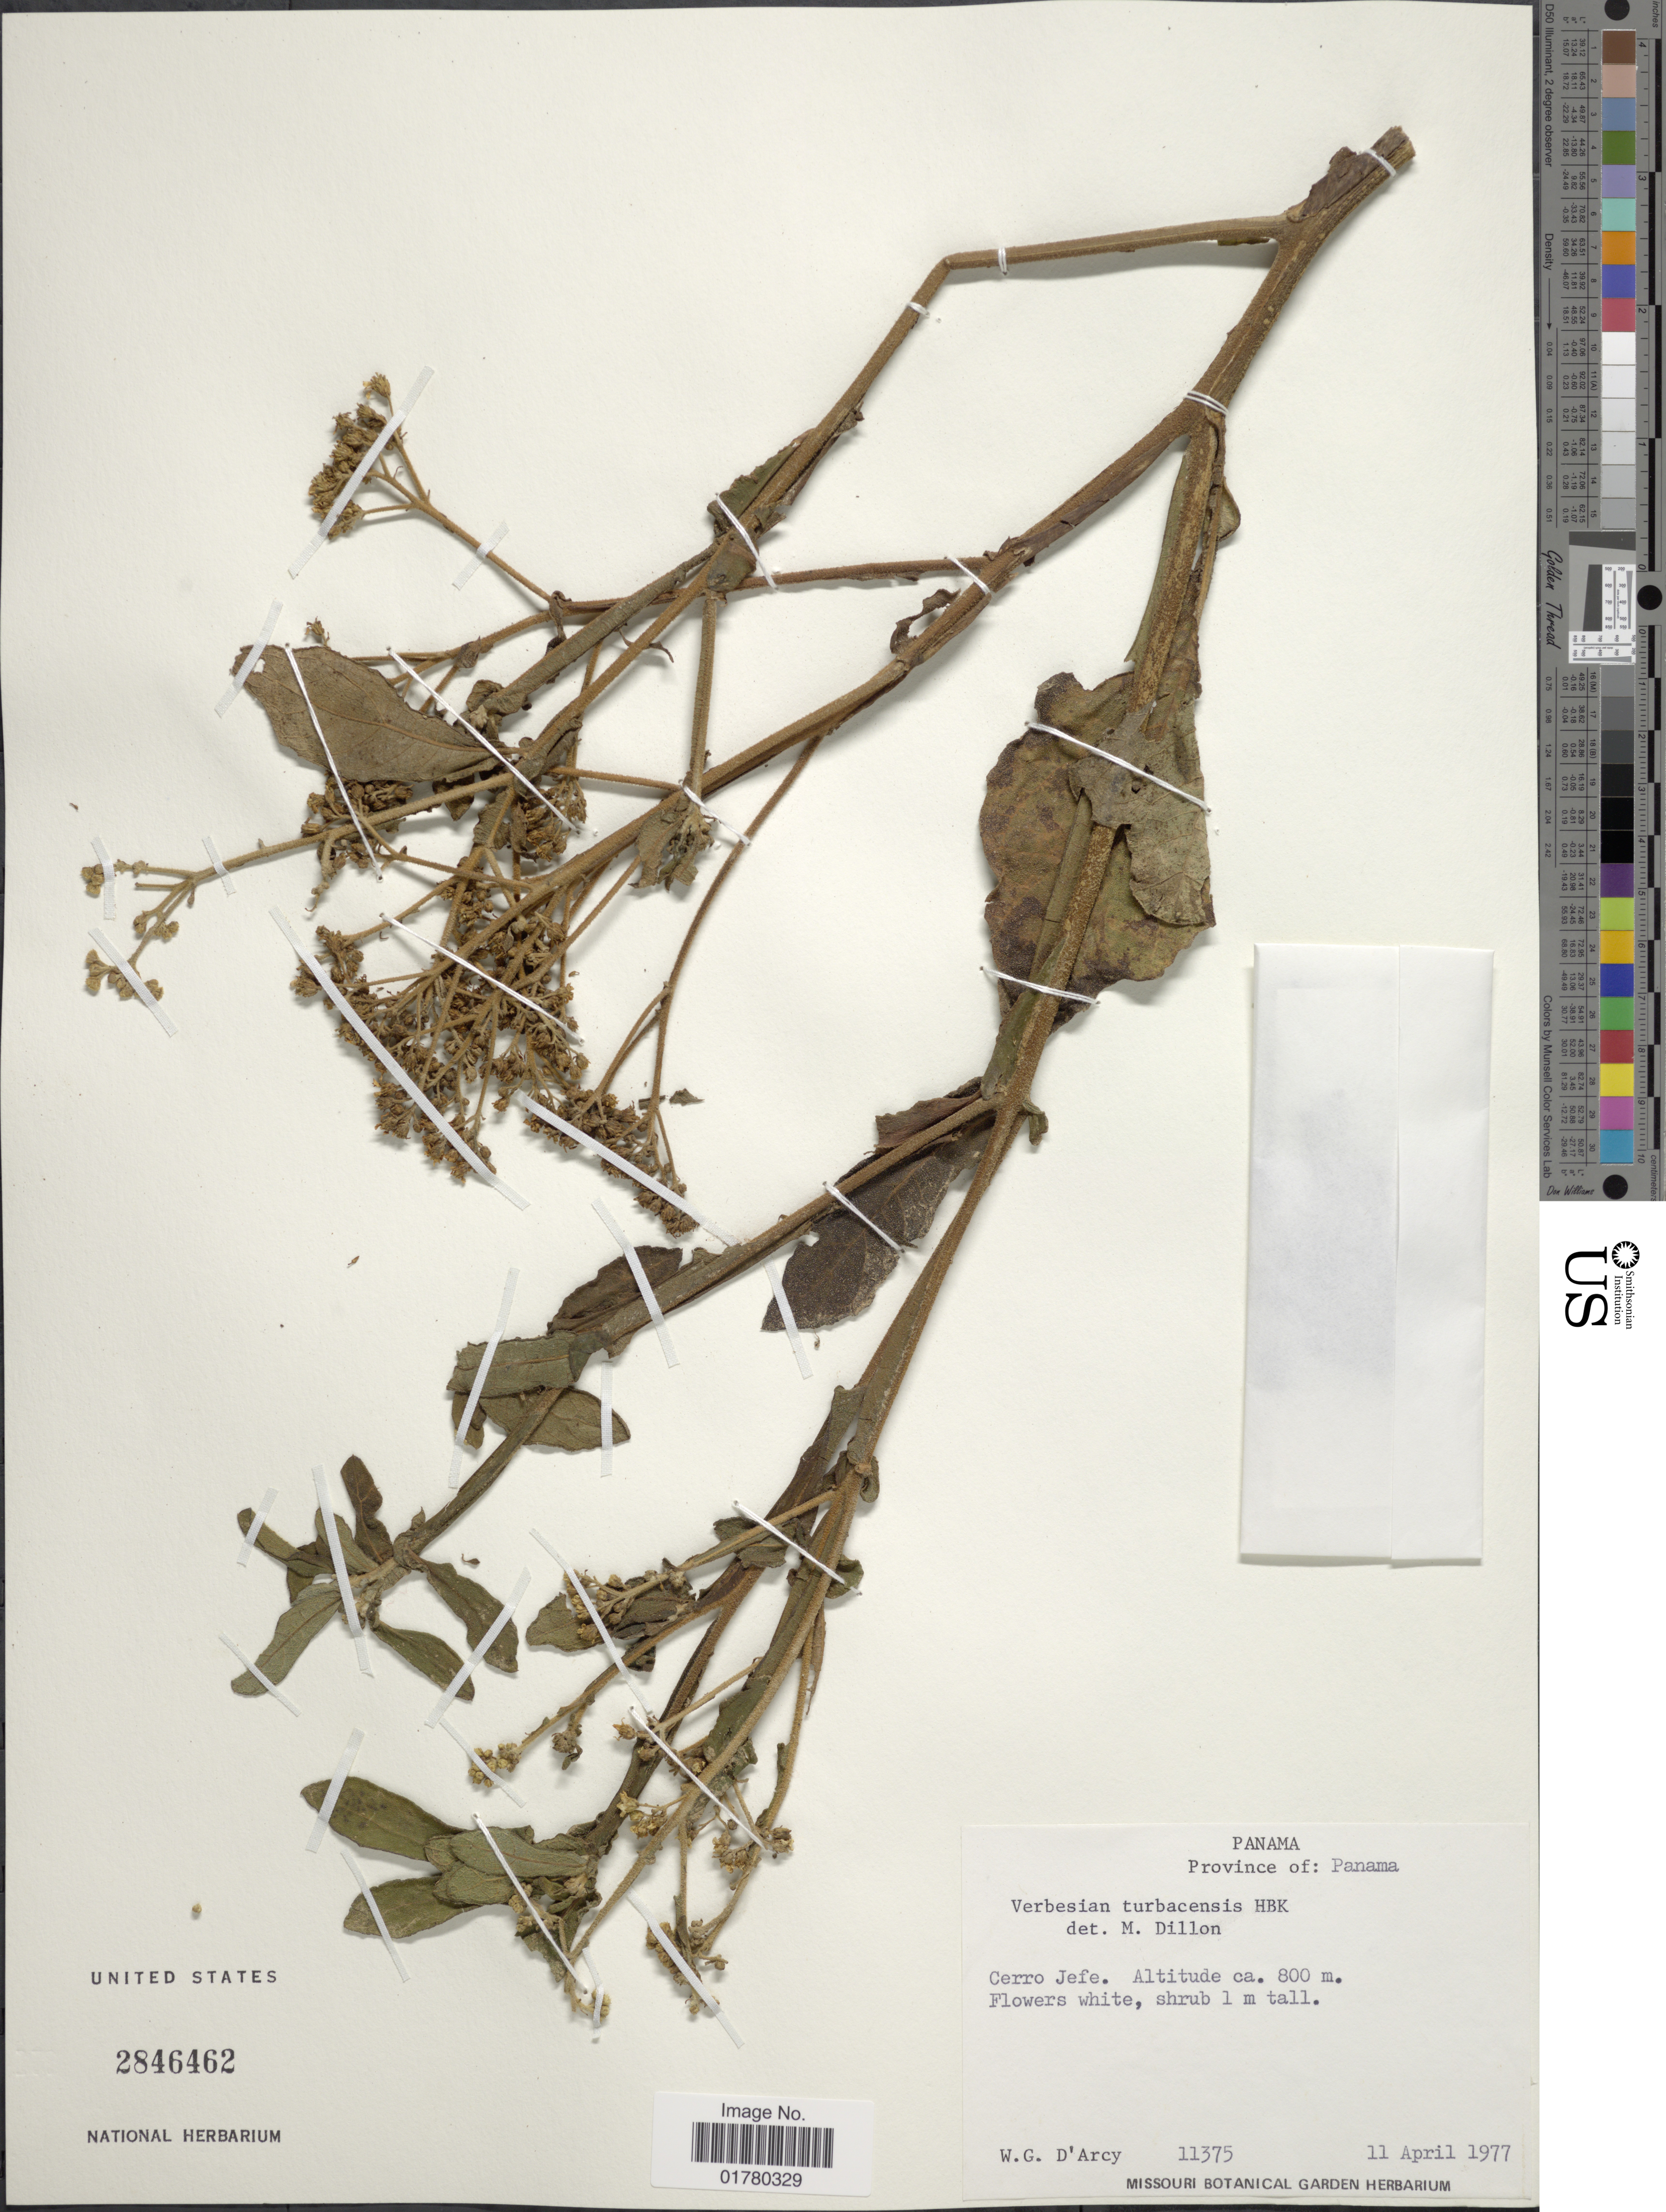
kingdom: Plantae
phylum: Tracheophyta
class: Magnoliopsida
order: Asterales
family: Asteraceae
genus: Verbesina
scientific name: Verbesina turbacensis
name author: Kunth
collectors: W. G. D'Arcy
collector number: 11375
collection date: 1977-04-11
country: Panama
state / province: Panamá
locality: Cerro Jefe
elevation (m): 800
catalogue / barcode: US 2846462